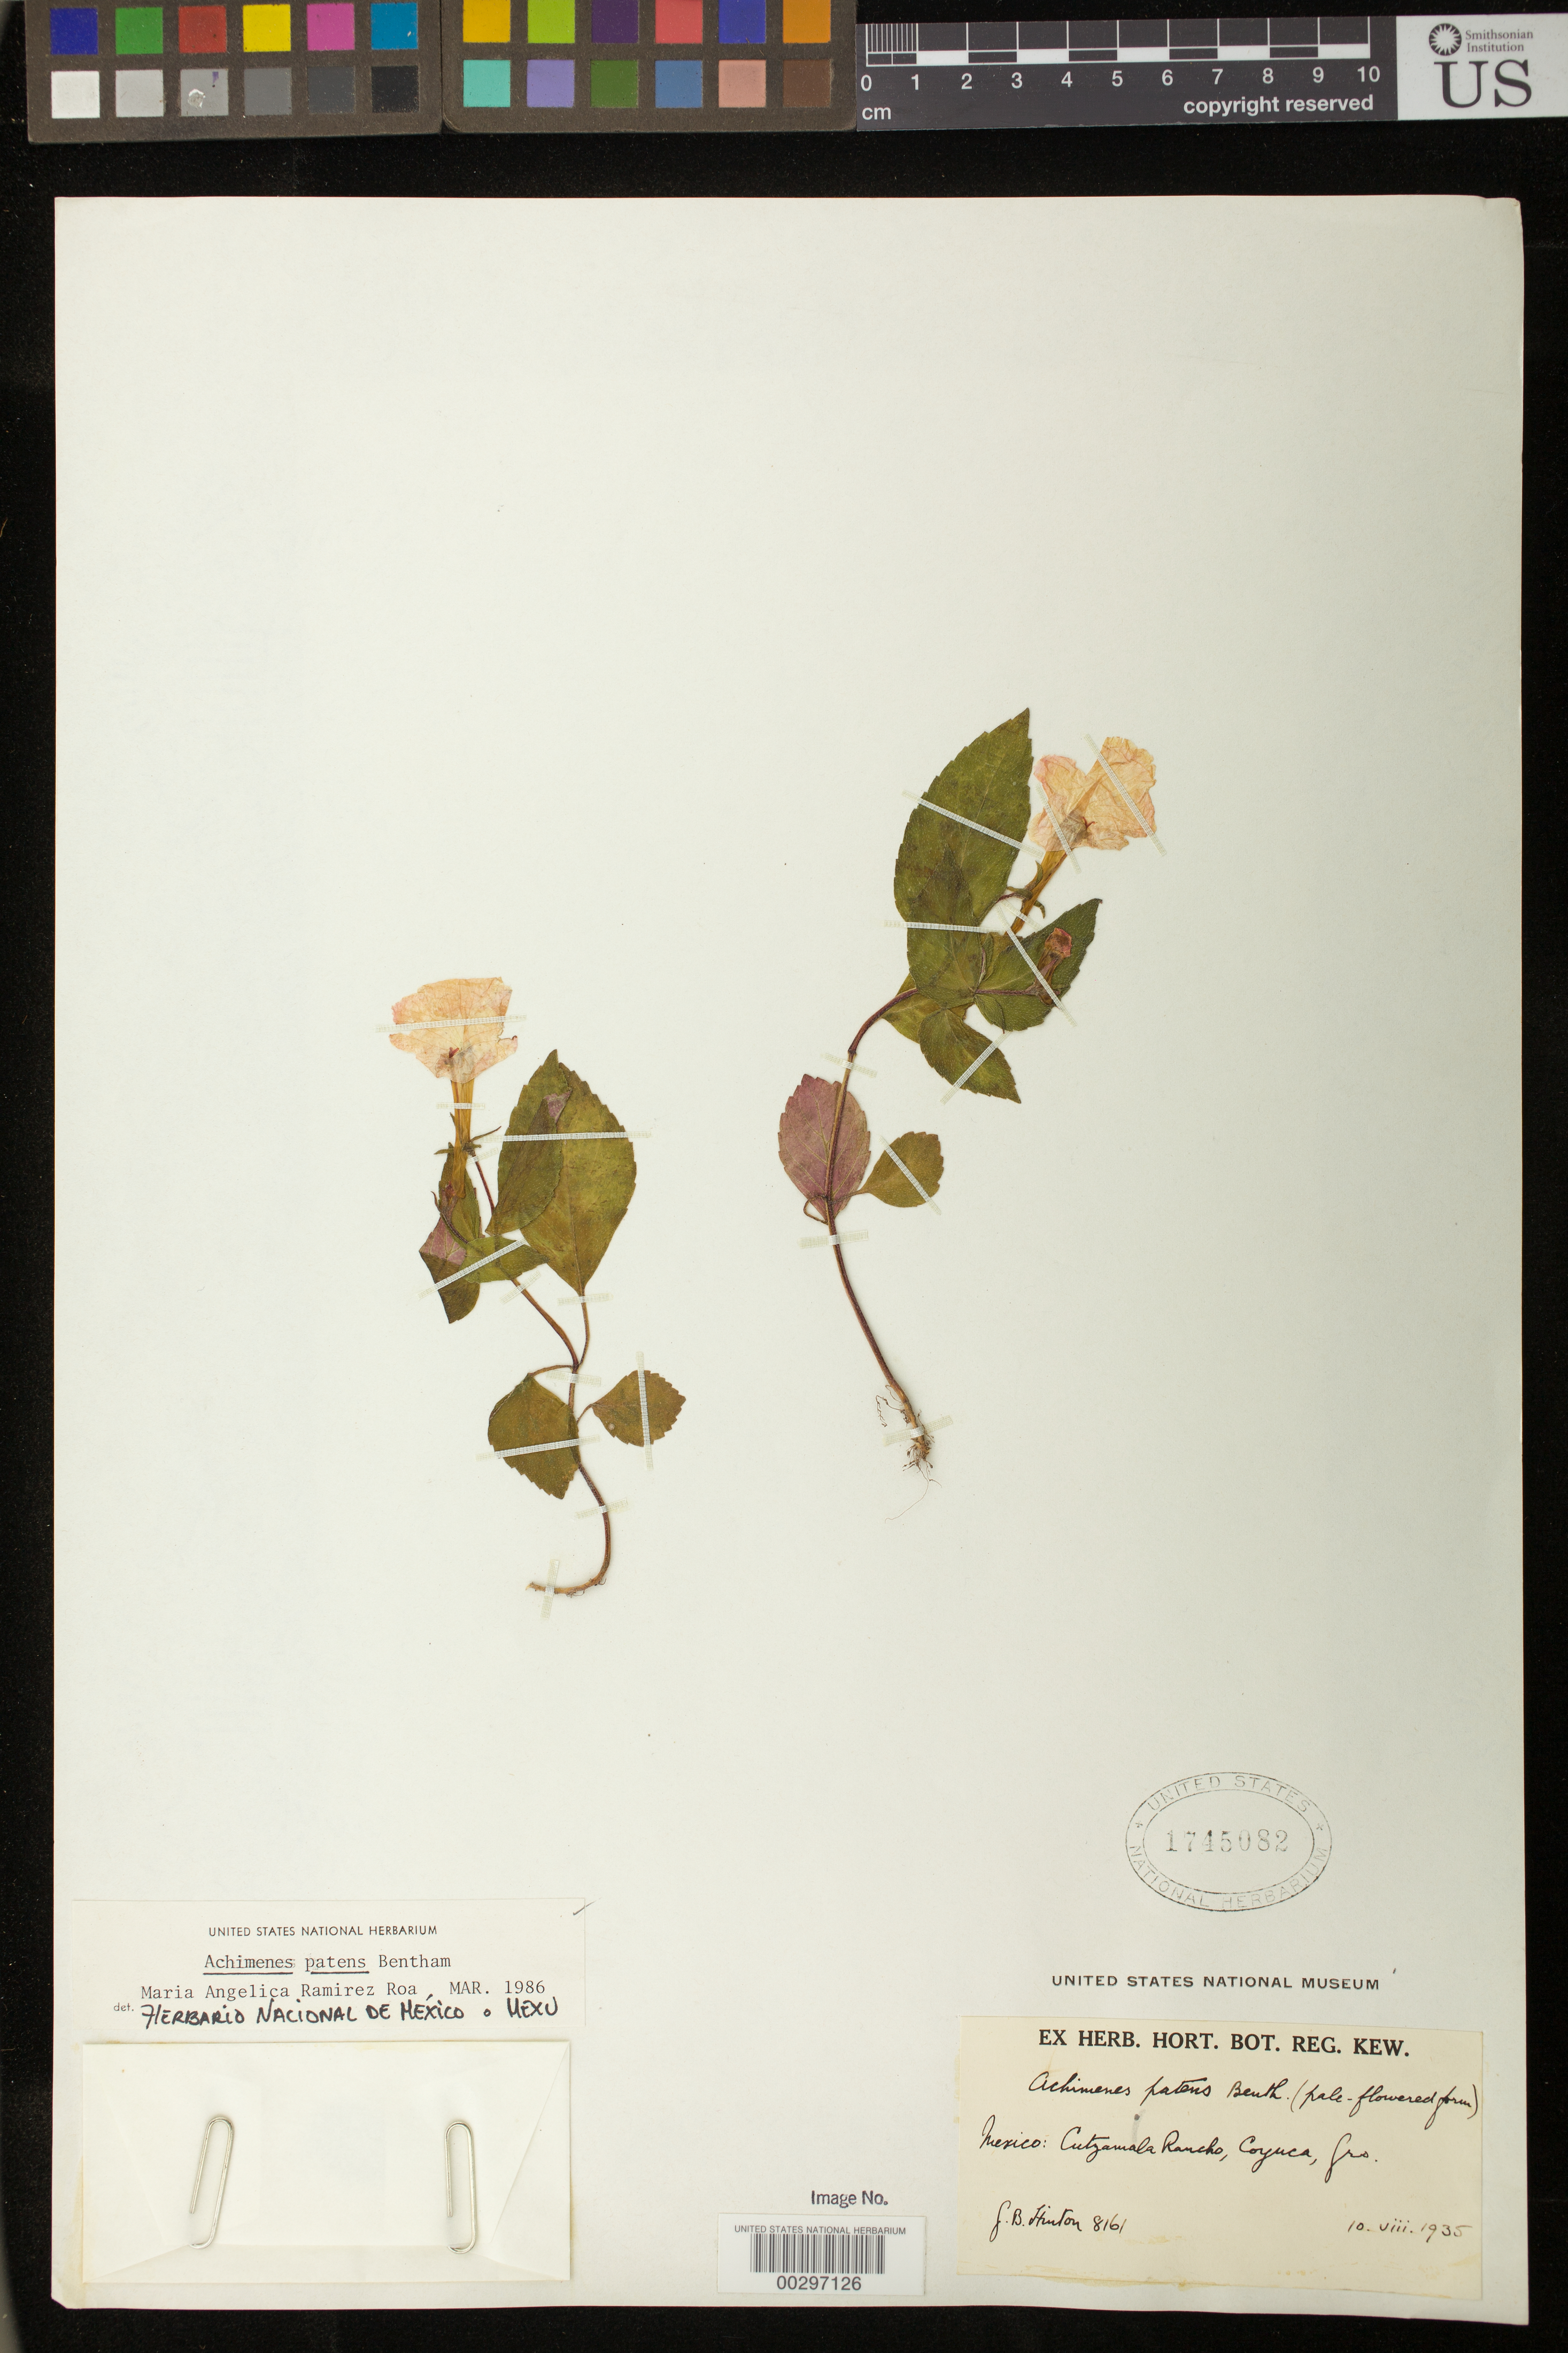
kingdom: Plantae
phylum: Tracheophyta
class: Magnoliopsida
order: Lamiales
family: Gesneriaceae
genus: Achimenes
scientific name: Achimenes patens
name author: Benth.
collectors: G. B. Hinton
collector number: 8161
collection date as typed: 10 Aug 1935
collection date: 1935-08-10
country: Mexico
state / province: Guerrero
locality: Cutzamala Rancho, Coyuca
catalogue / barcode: US 1745082